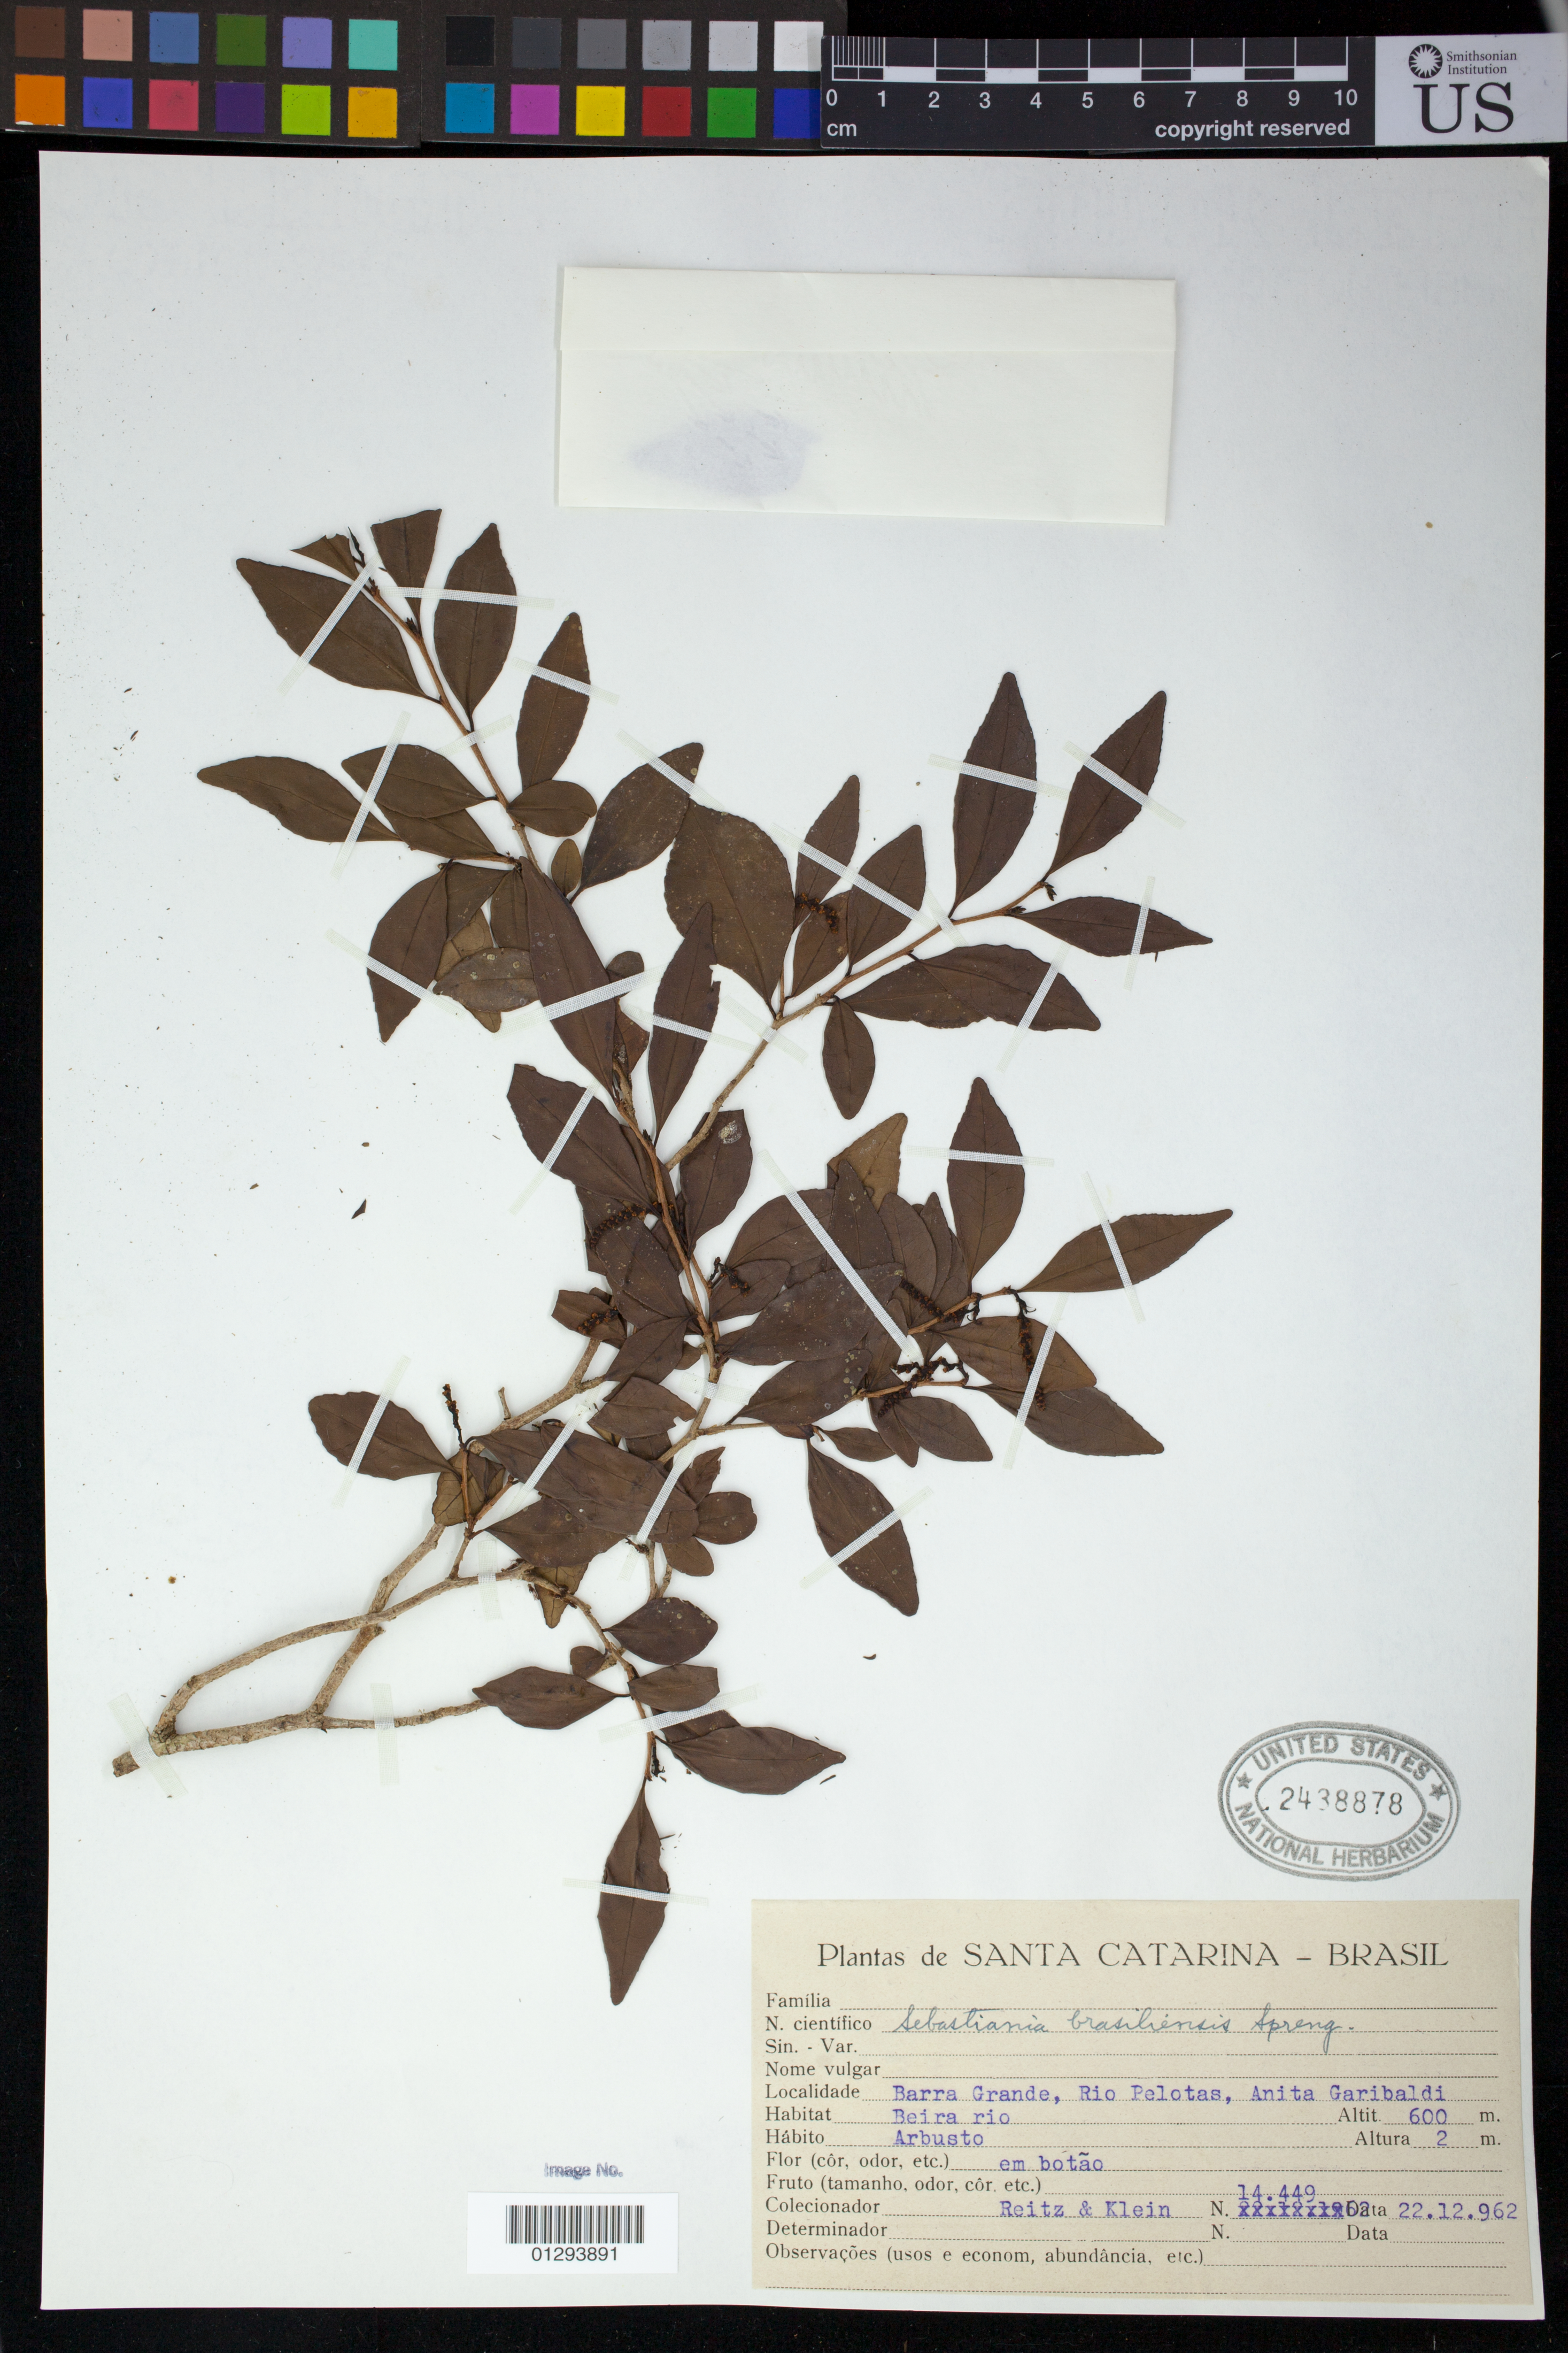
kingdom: Plantae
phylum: Tracheophyta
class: Magnoliopsida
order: Malpighiales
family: Euphorbiaceae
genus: Sebastiania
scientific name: Sebastiania brasiliensis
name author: Spreng.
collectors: R. Reitz & Klein, --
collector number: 14449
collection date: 1962-12-22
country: Brazil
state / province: Santa Catarina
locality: Barra Grande, Rio Pelotas, Anita Garibaldi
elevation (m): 600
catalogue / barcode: US 2438878